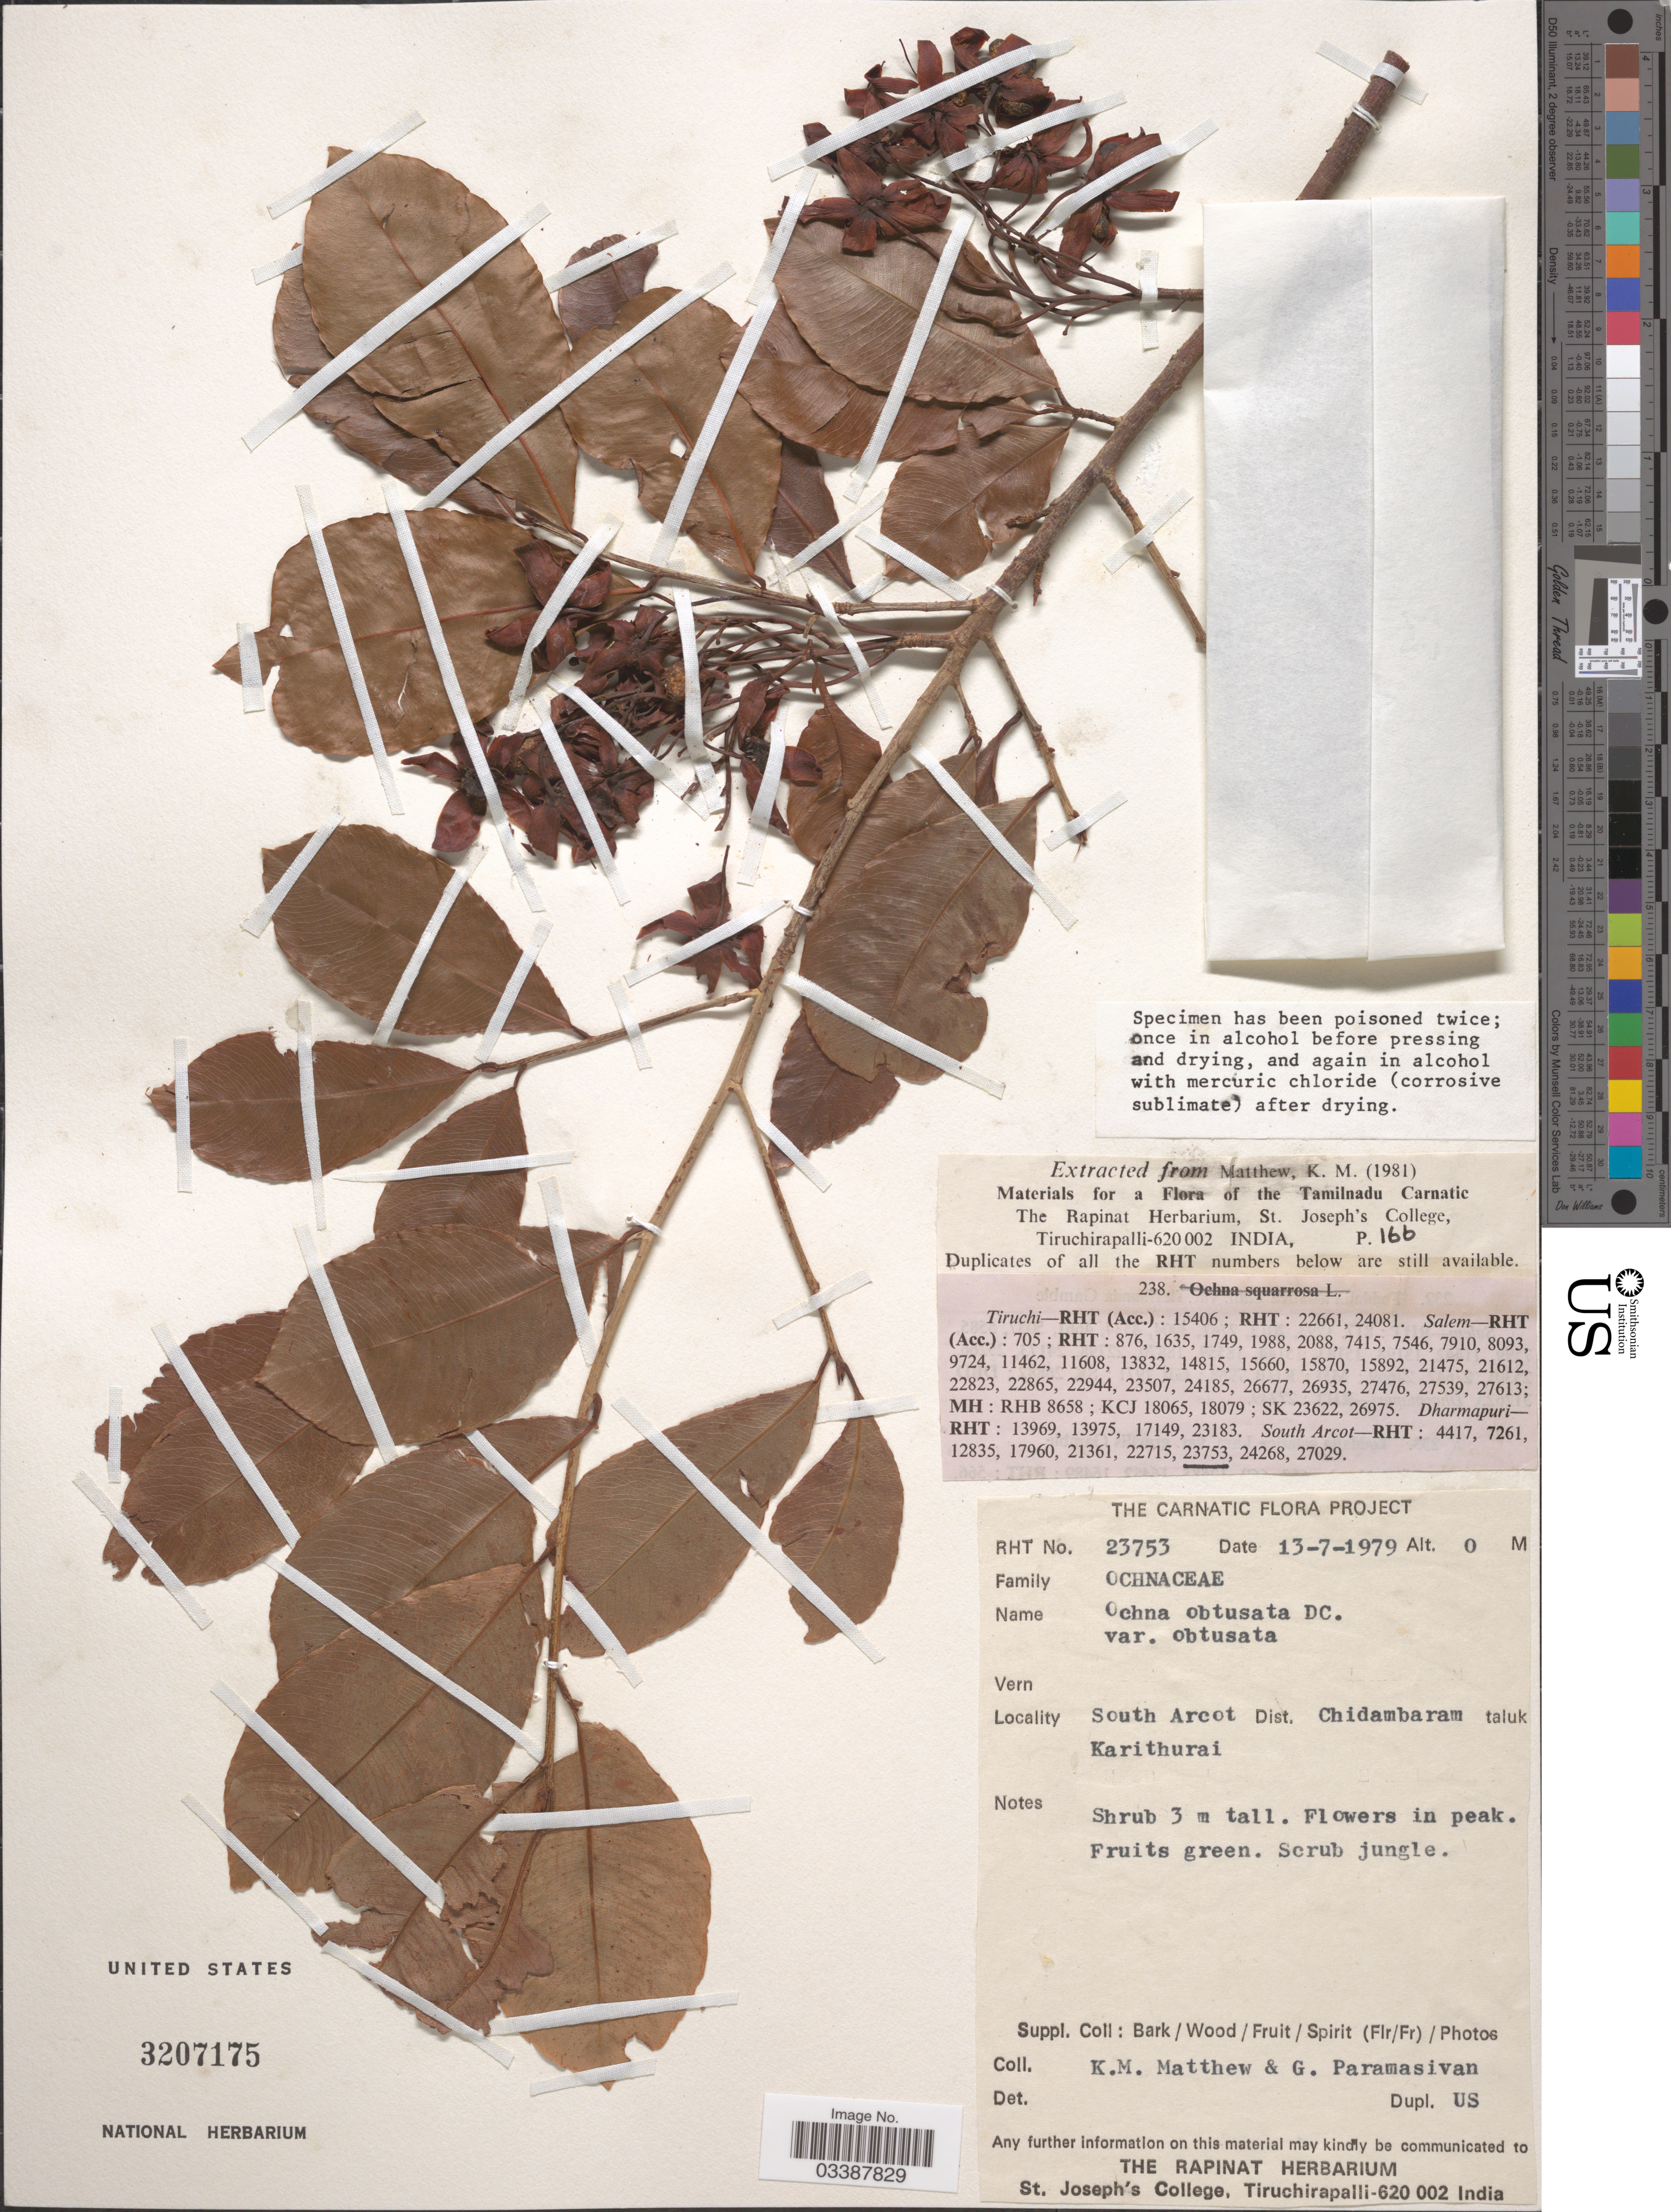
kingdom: Plantae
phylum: Tracheophyta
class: Magnoliopsida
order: Malpighiales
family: Ochnaceae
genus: Ochna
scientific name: Ochna obtusata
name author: DC.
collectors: K. M. Matthew & G. Paramasivan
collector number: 23753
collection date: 1979-07-13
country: India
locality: South Arcot Dist. Chidambaram. Taluk Karithhurai.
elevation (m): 0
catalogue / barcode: US 3207175